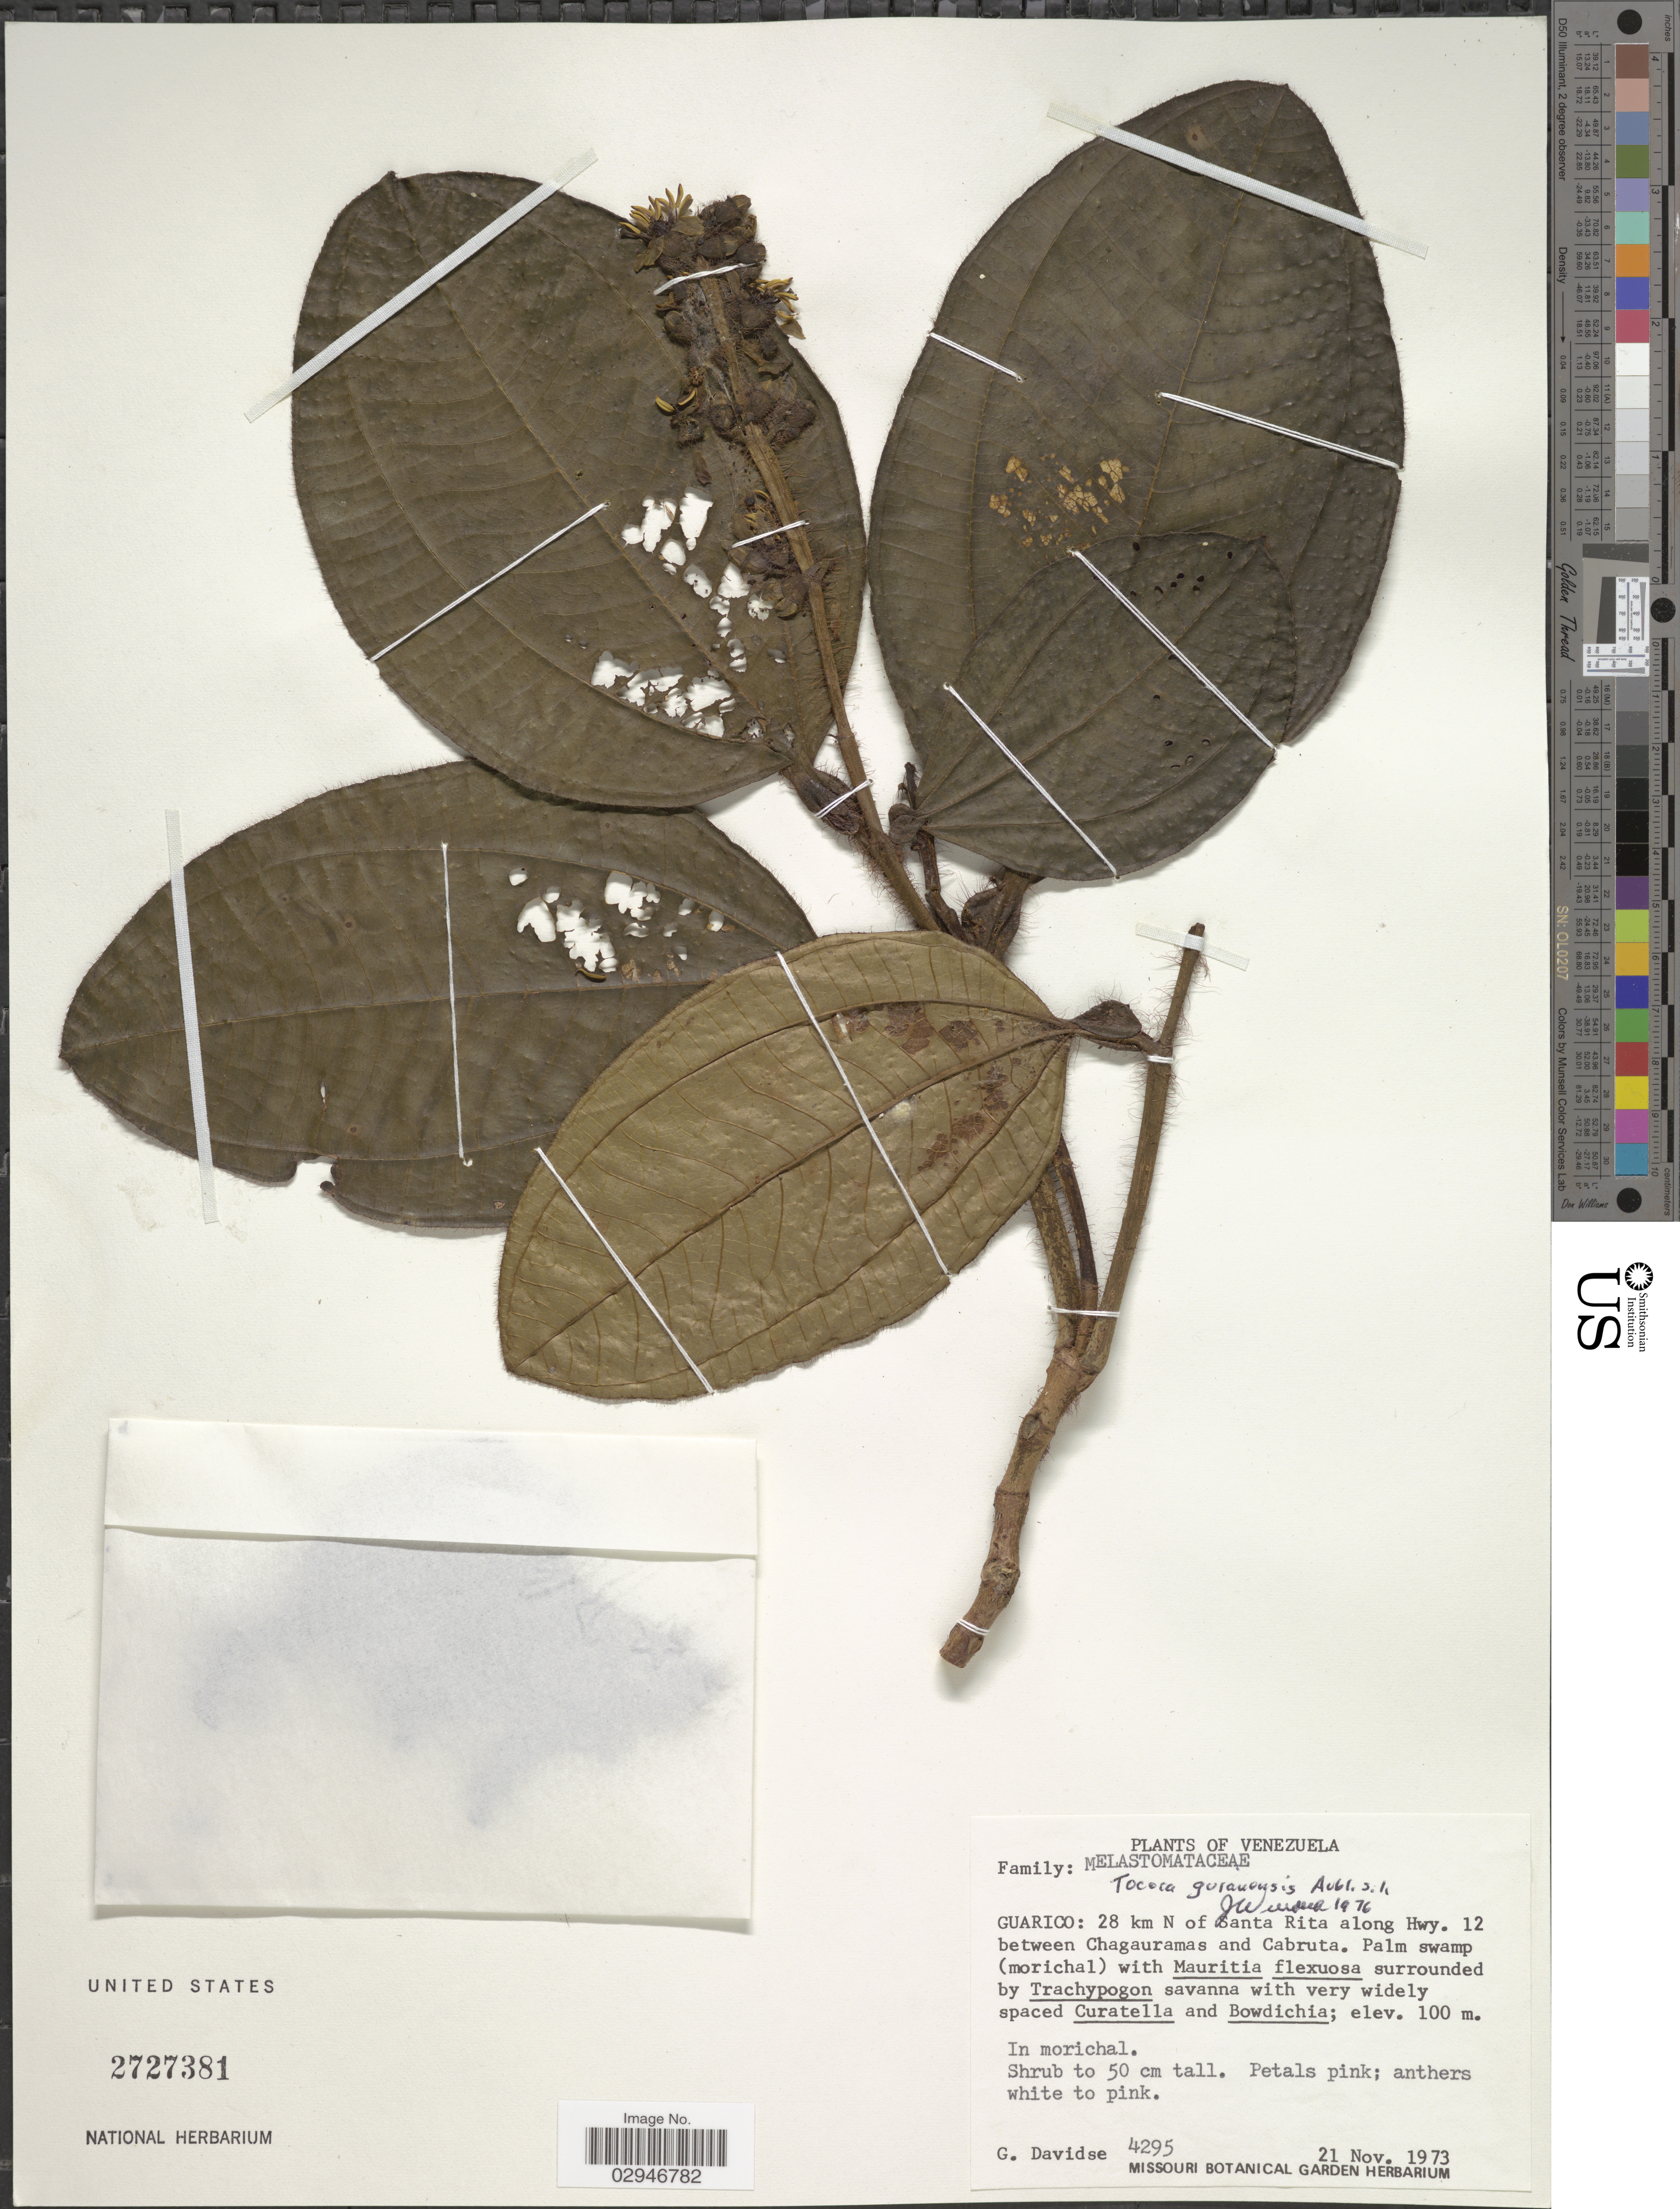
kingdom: Plantae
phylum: Tracheophyta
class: Magnoliopsida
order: Myrtales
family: Melastomataceae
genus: Tococa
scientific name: Tococa guianensis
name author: Aubl.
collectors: G. Davidse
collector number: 4295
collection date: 1973-11-21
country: Venezuela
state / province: Guárico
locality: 28 km N of Santa Rita along Hwy. 12 between Chagauramas and Cabruta.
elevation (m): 100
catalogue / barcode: US 2727381